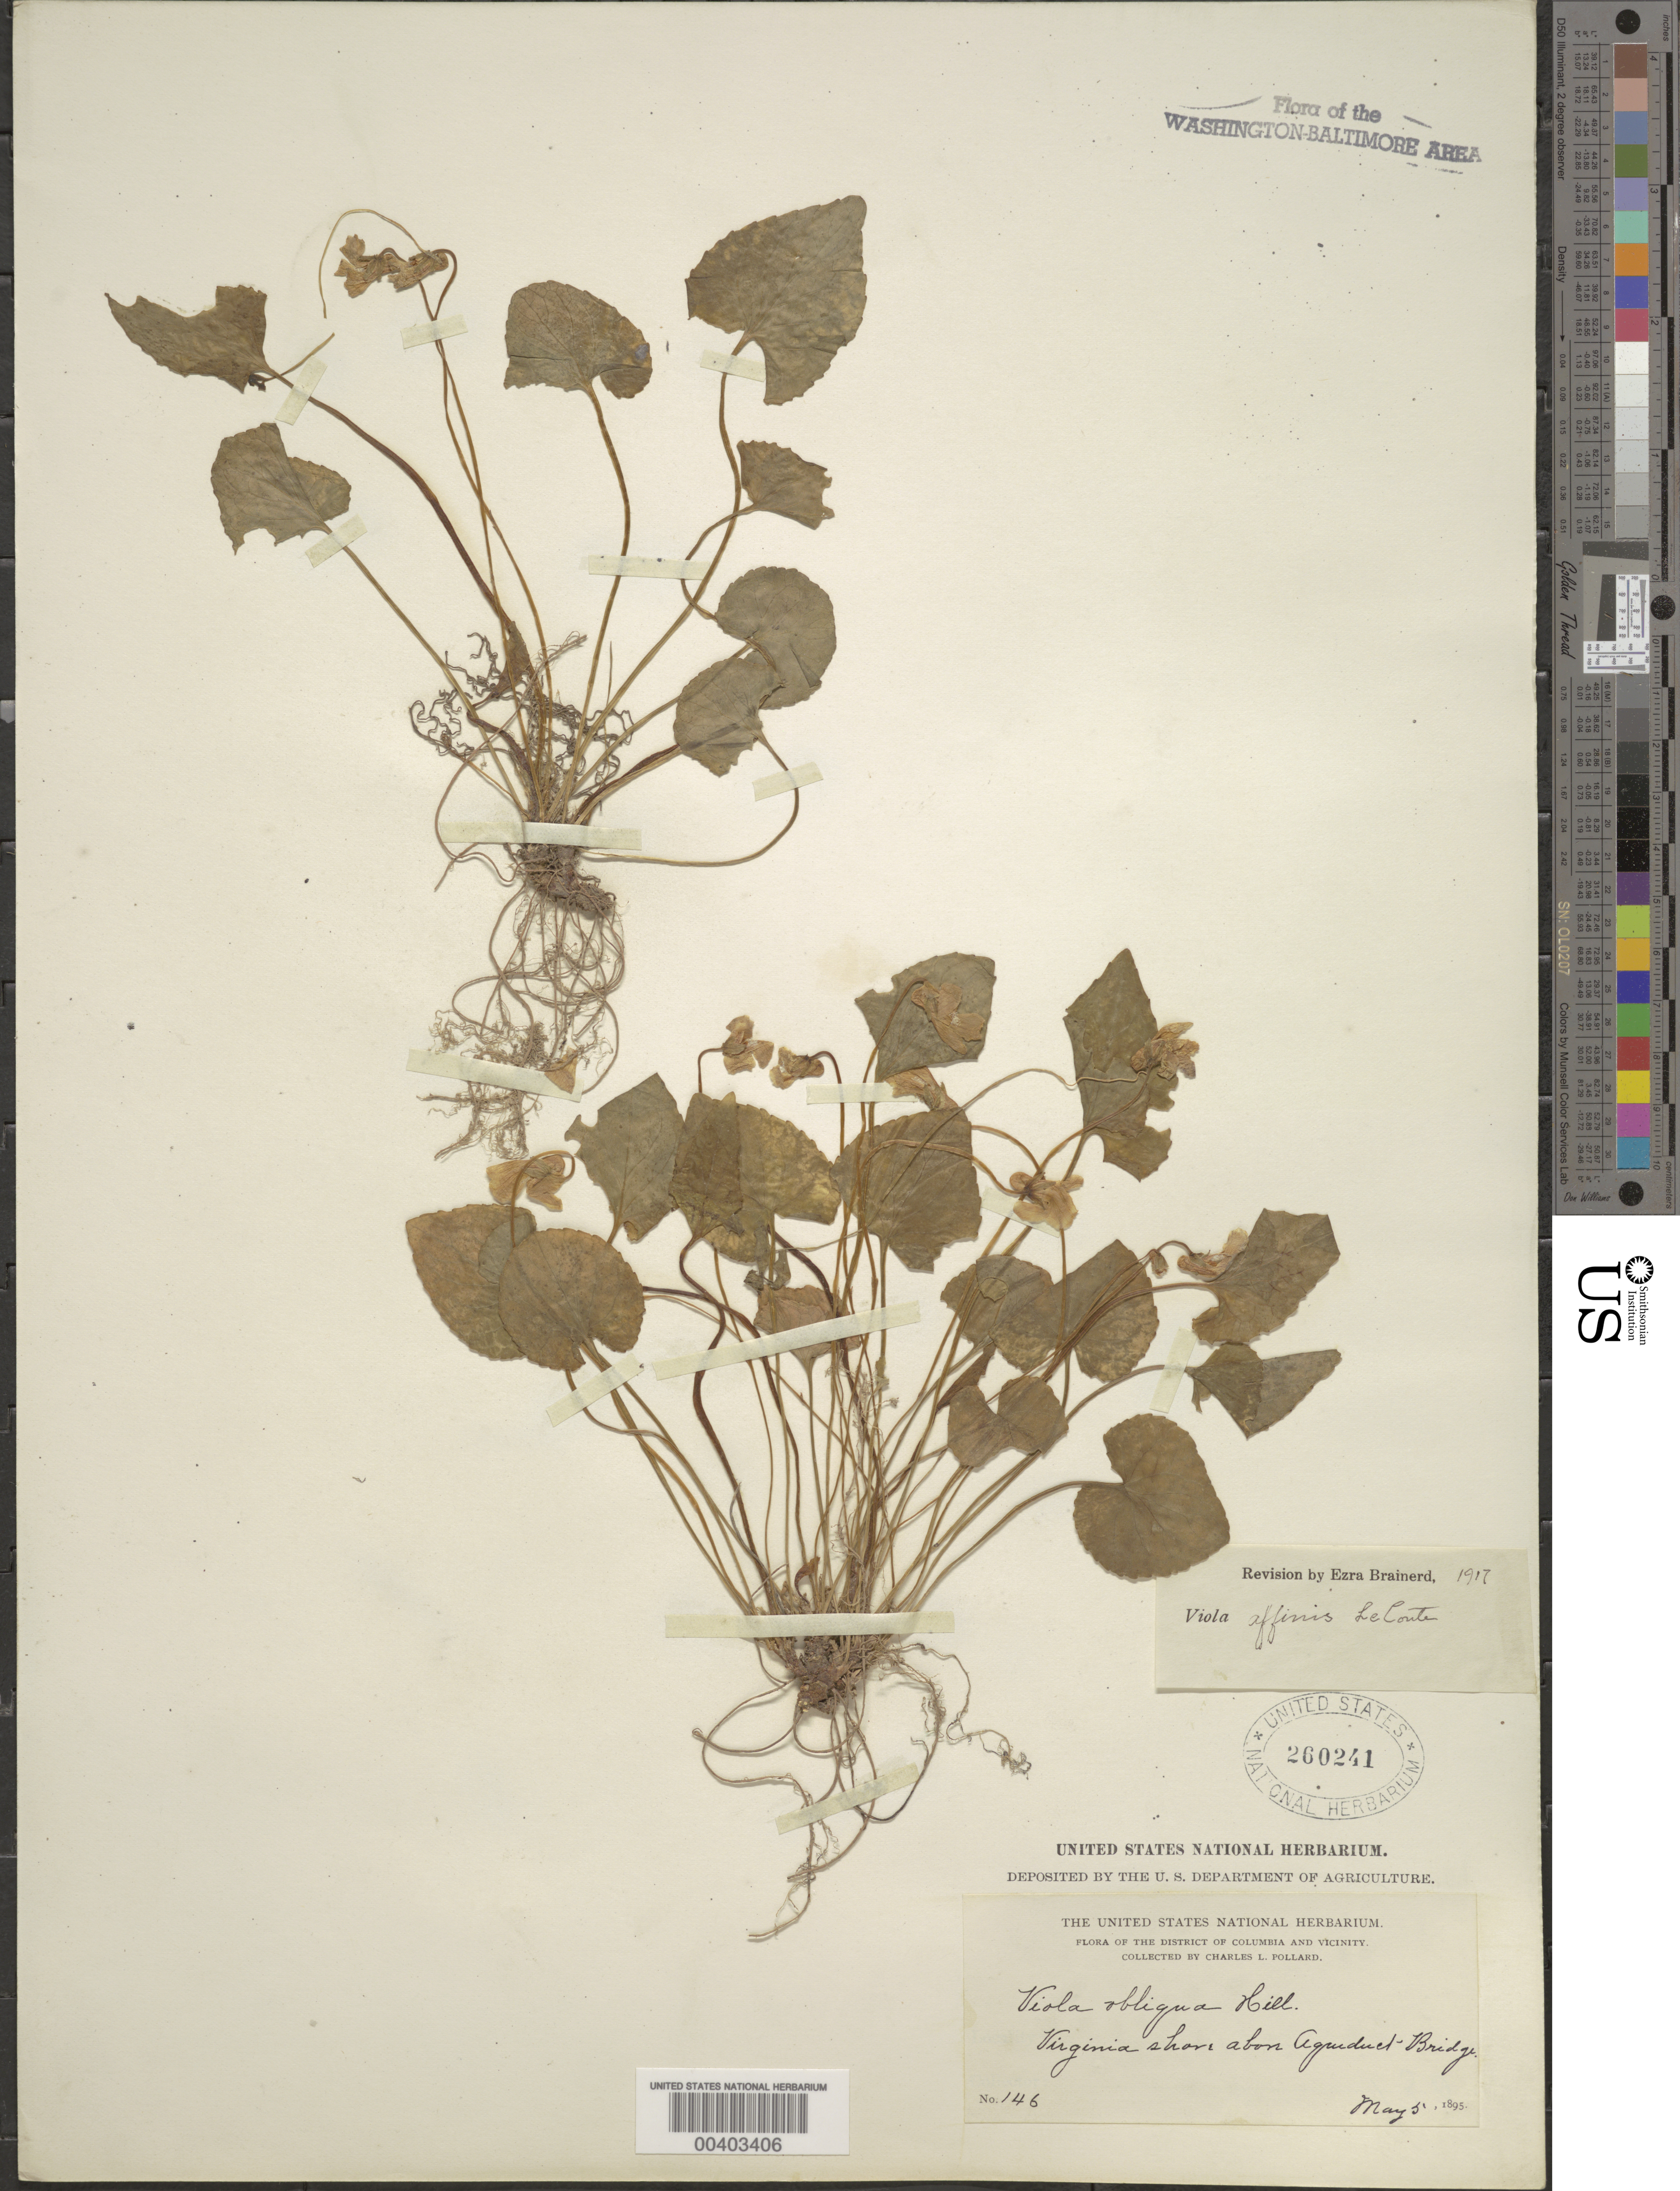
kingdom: Plantae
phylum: Tracheophyta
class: Magnoliopsida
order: Malpighiales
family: Violaceae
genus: Viola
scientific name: Viola sororia var. affinis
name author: (LeConte) McKinney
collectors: C. L. Pollard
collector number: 146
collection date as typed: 05 May 1895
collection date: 1895-05-05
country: United States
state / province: Virginia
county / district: Fairfax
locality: Above Aqueduct Bridge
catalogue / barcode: US 260241